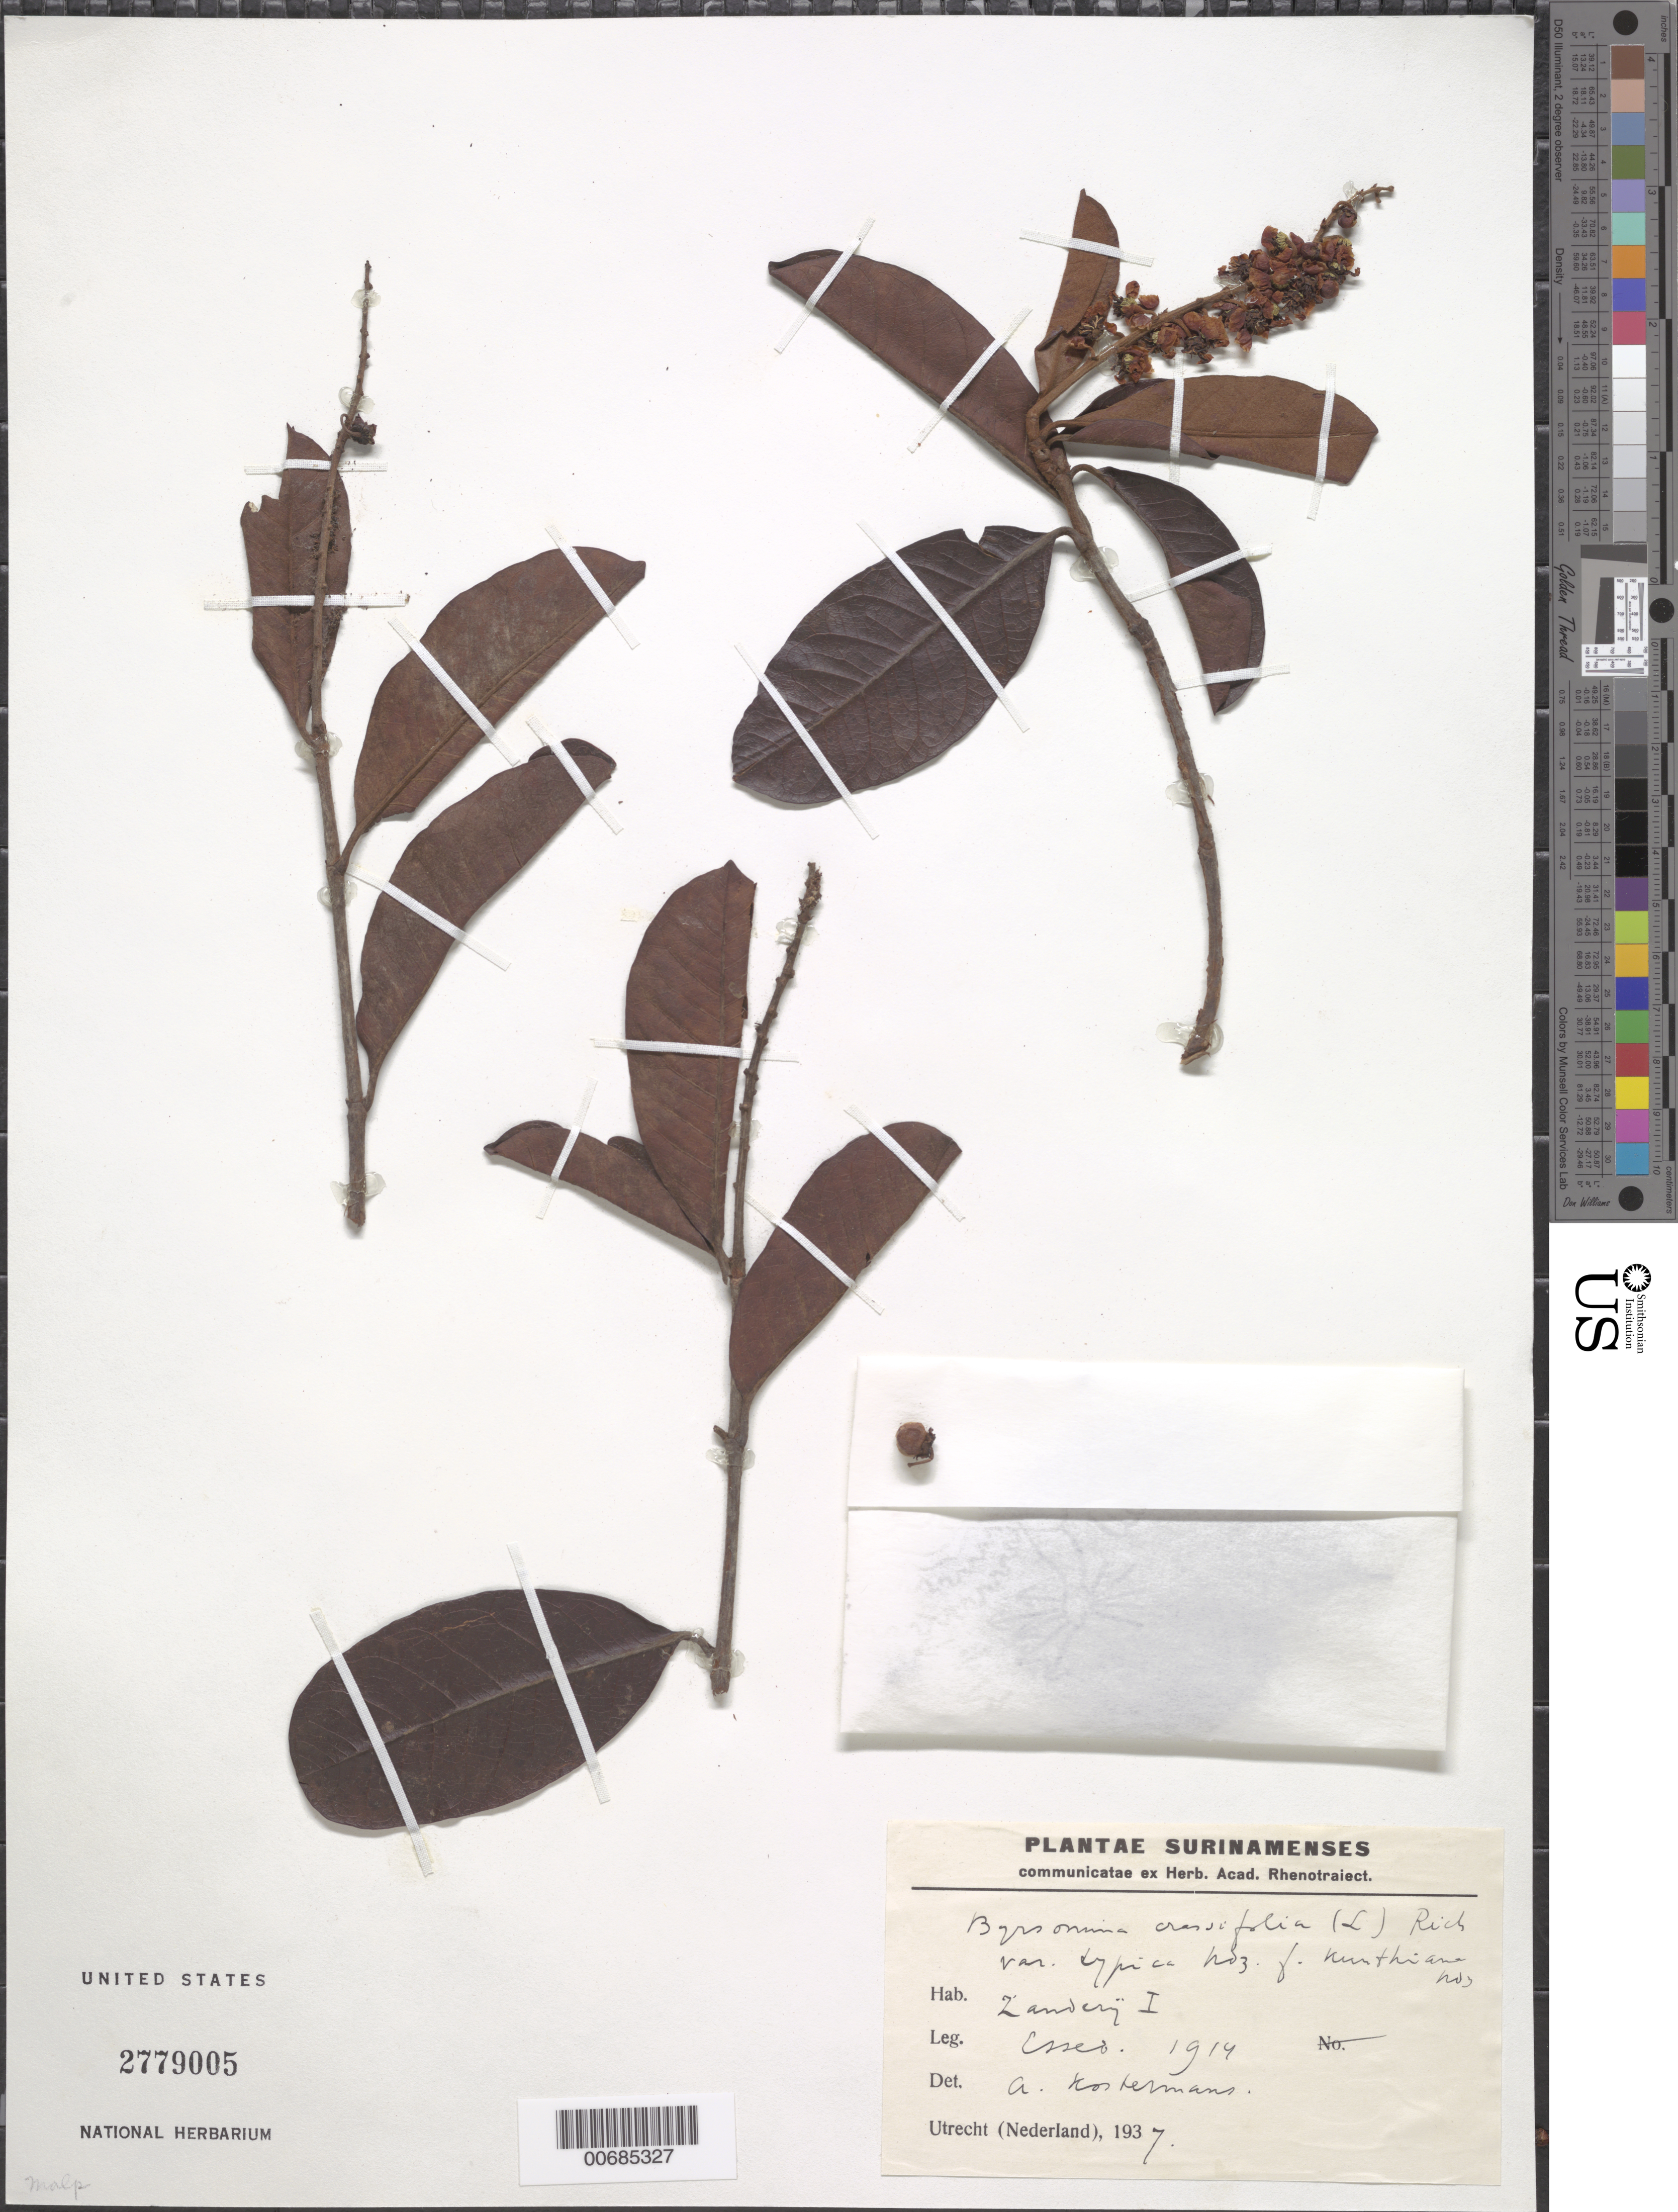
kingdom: Plantae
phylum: Tracheophyta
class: Magnoliopsida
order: Malpighiales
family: Malpighiaceae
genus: Byrsonima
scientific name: Byrsonima crassifolia f. kunthiana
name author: Nied.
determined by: Kostermans, A. J. G. H.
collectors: E. Essed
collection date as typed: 1914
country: Suriname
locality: Zanderij I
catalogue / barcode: US 2779005